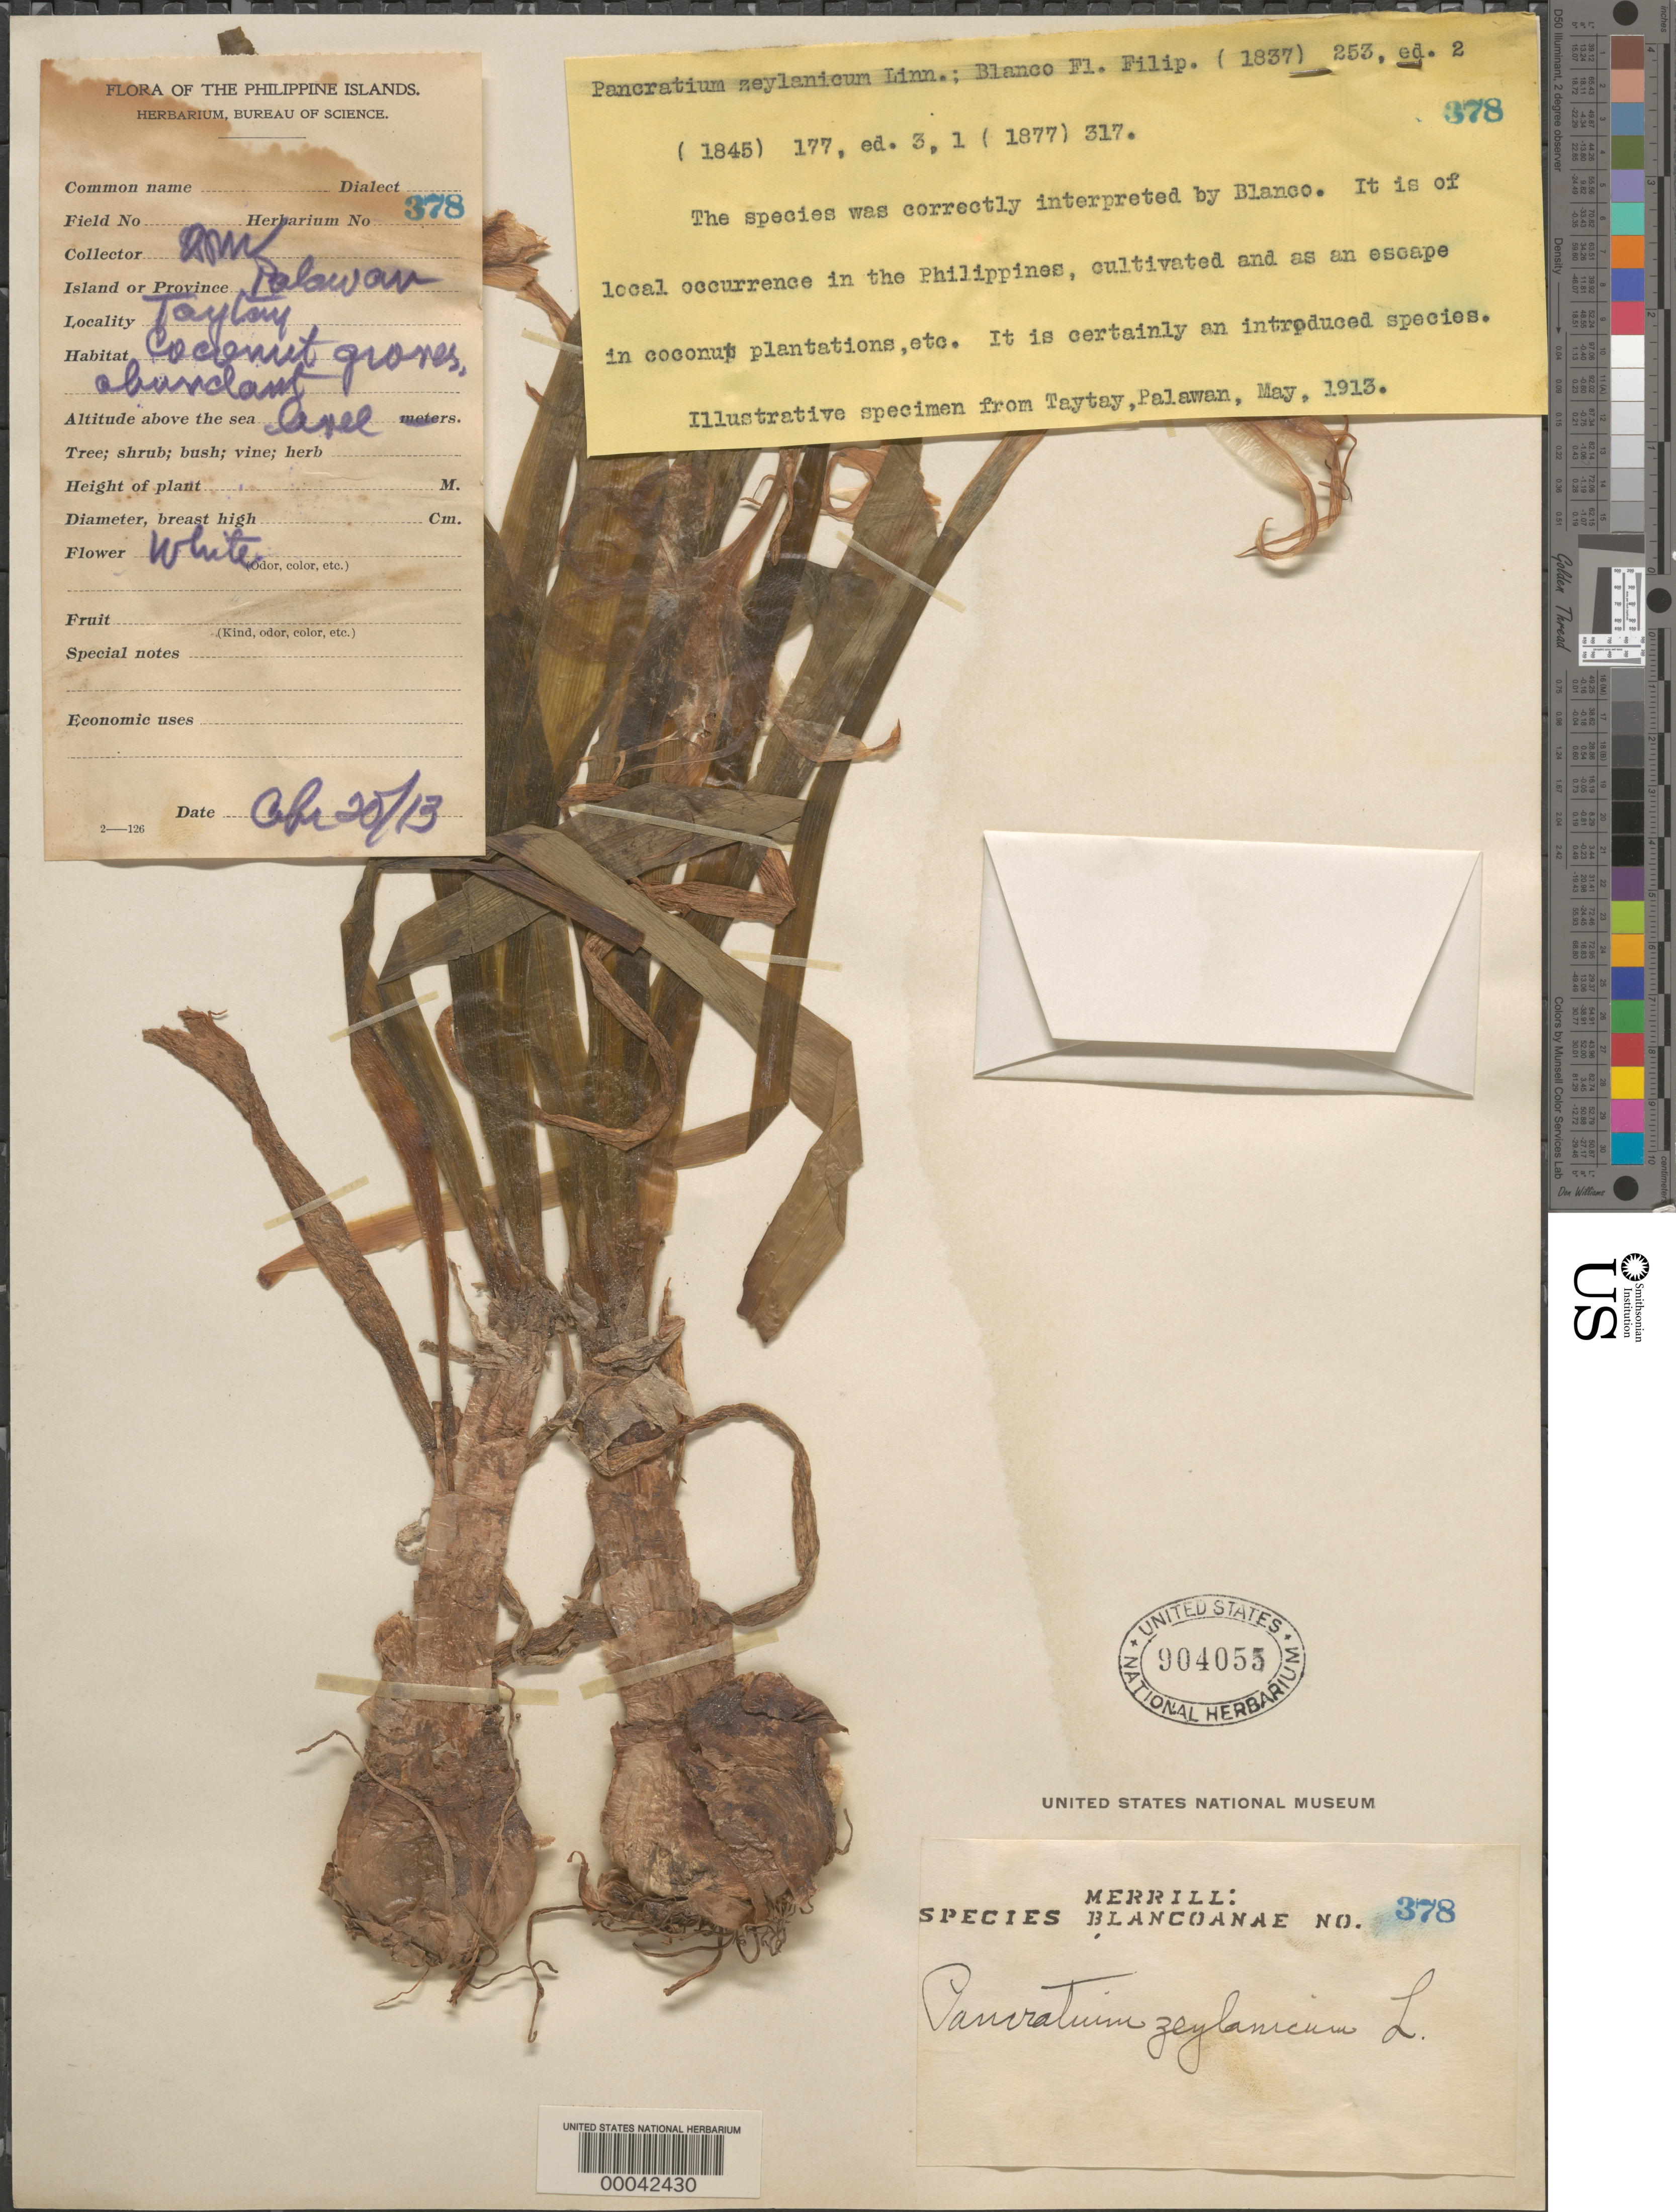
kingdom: Plantae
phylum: Tracheophyta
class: Liliopsida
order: Asparagales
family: Amaryllidaceae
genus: Pancratium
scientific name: Pancratium zeylanicum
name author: L.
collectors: E. D. Merrill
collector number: Sp. Blancoan. 0378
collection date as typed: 20 Apr 1913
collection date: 1913-04-20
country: Philippines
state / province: Mimaropa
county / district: Palawan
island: Palawan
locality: Coconut groves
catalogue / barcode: US 904055